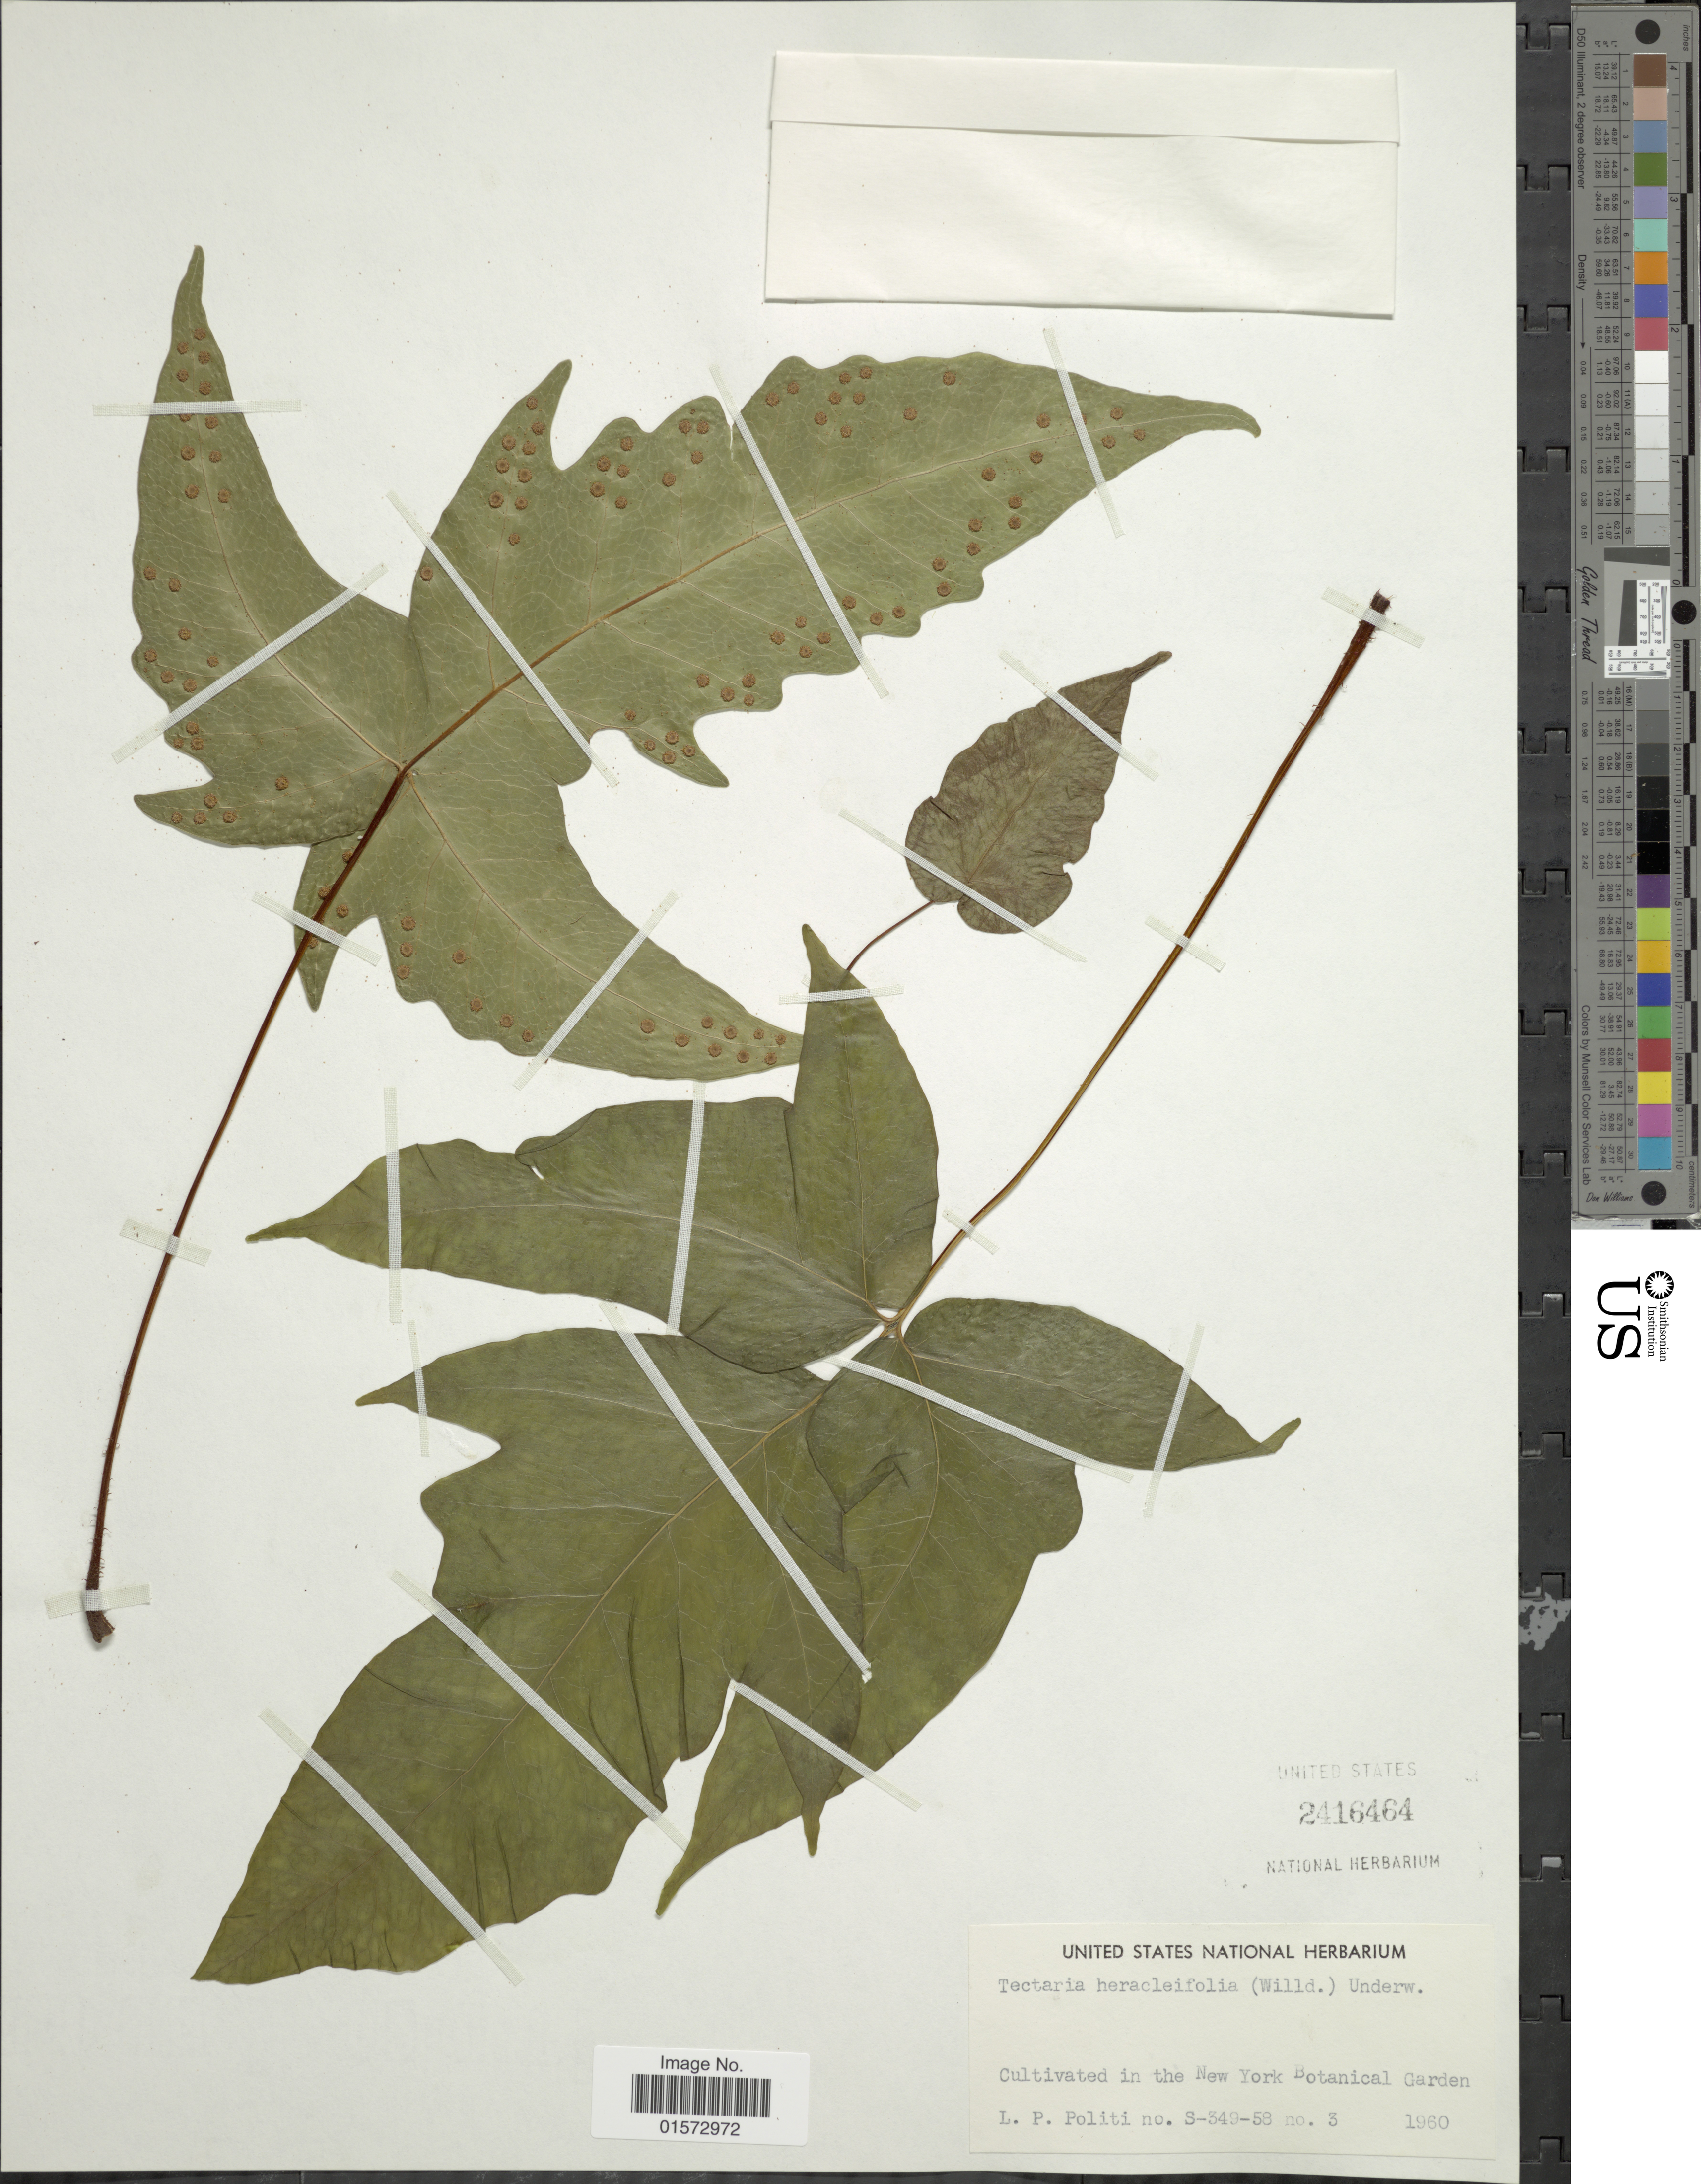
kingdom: Plantae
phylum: Tracheophyta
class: Polypodiopsida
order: Polypodiales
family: Tectariaceae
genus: Tectaria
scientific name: Tectaria heracleifolia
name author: (Willd.) Underw.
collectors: L. Politi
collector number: S-349-58/3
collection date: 1960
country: United States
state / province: New York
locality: In the New York Botanical Garden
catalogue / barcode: US 2416464